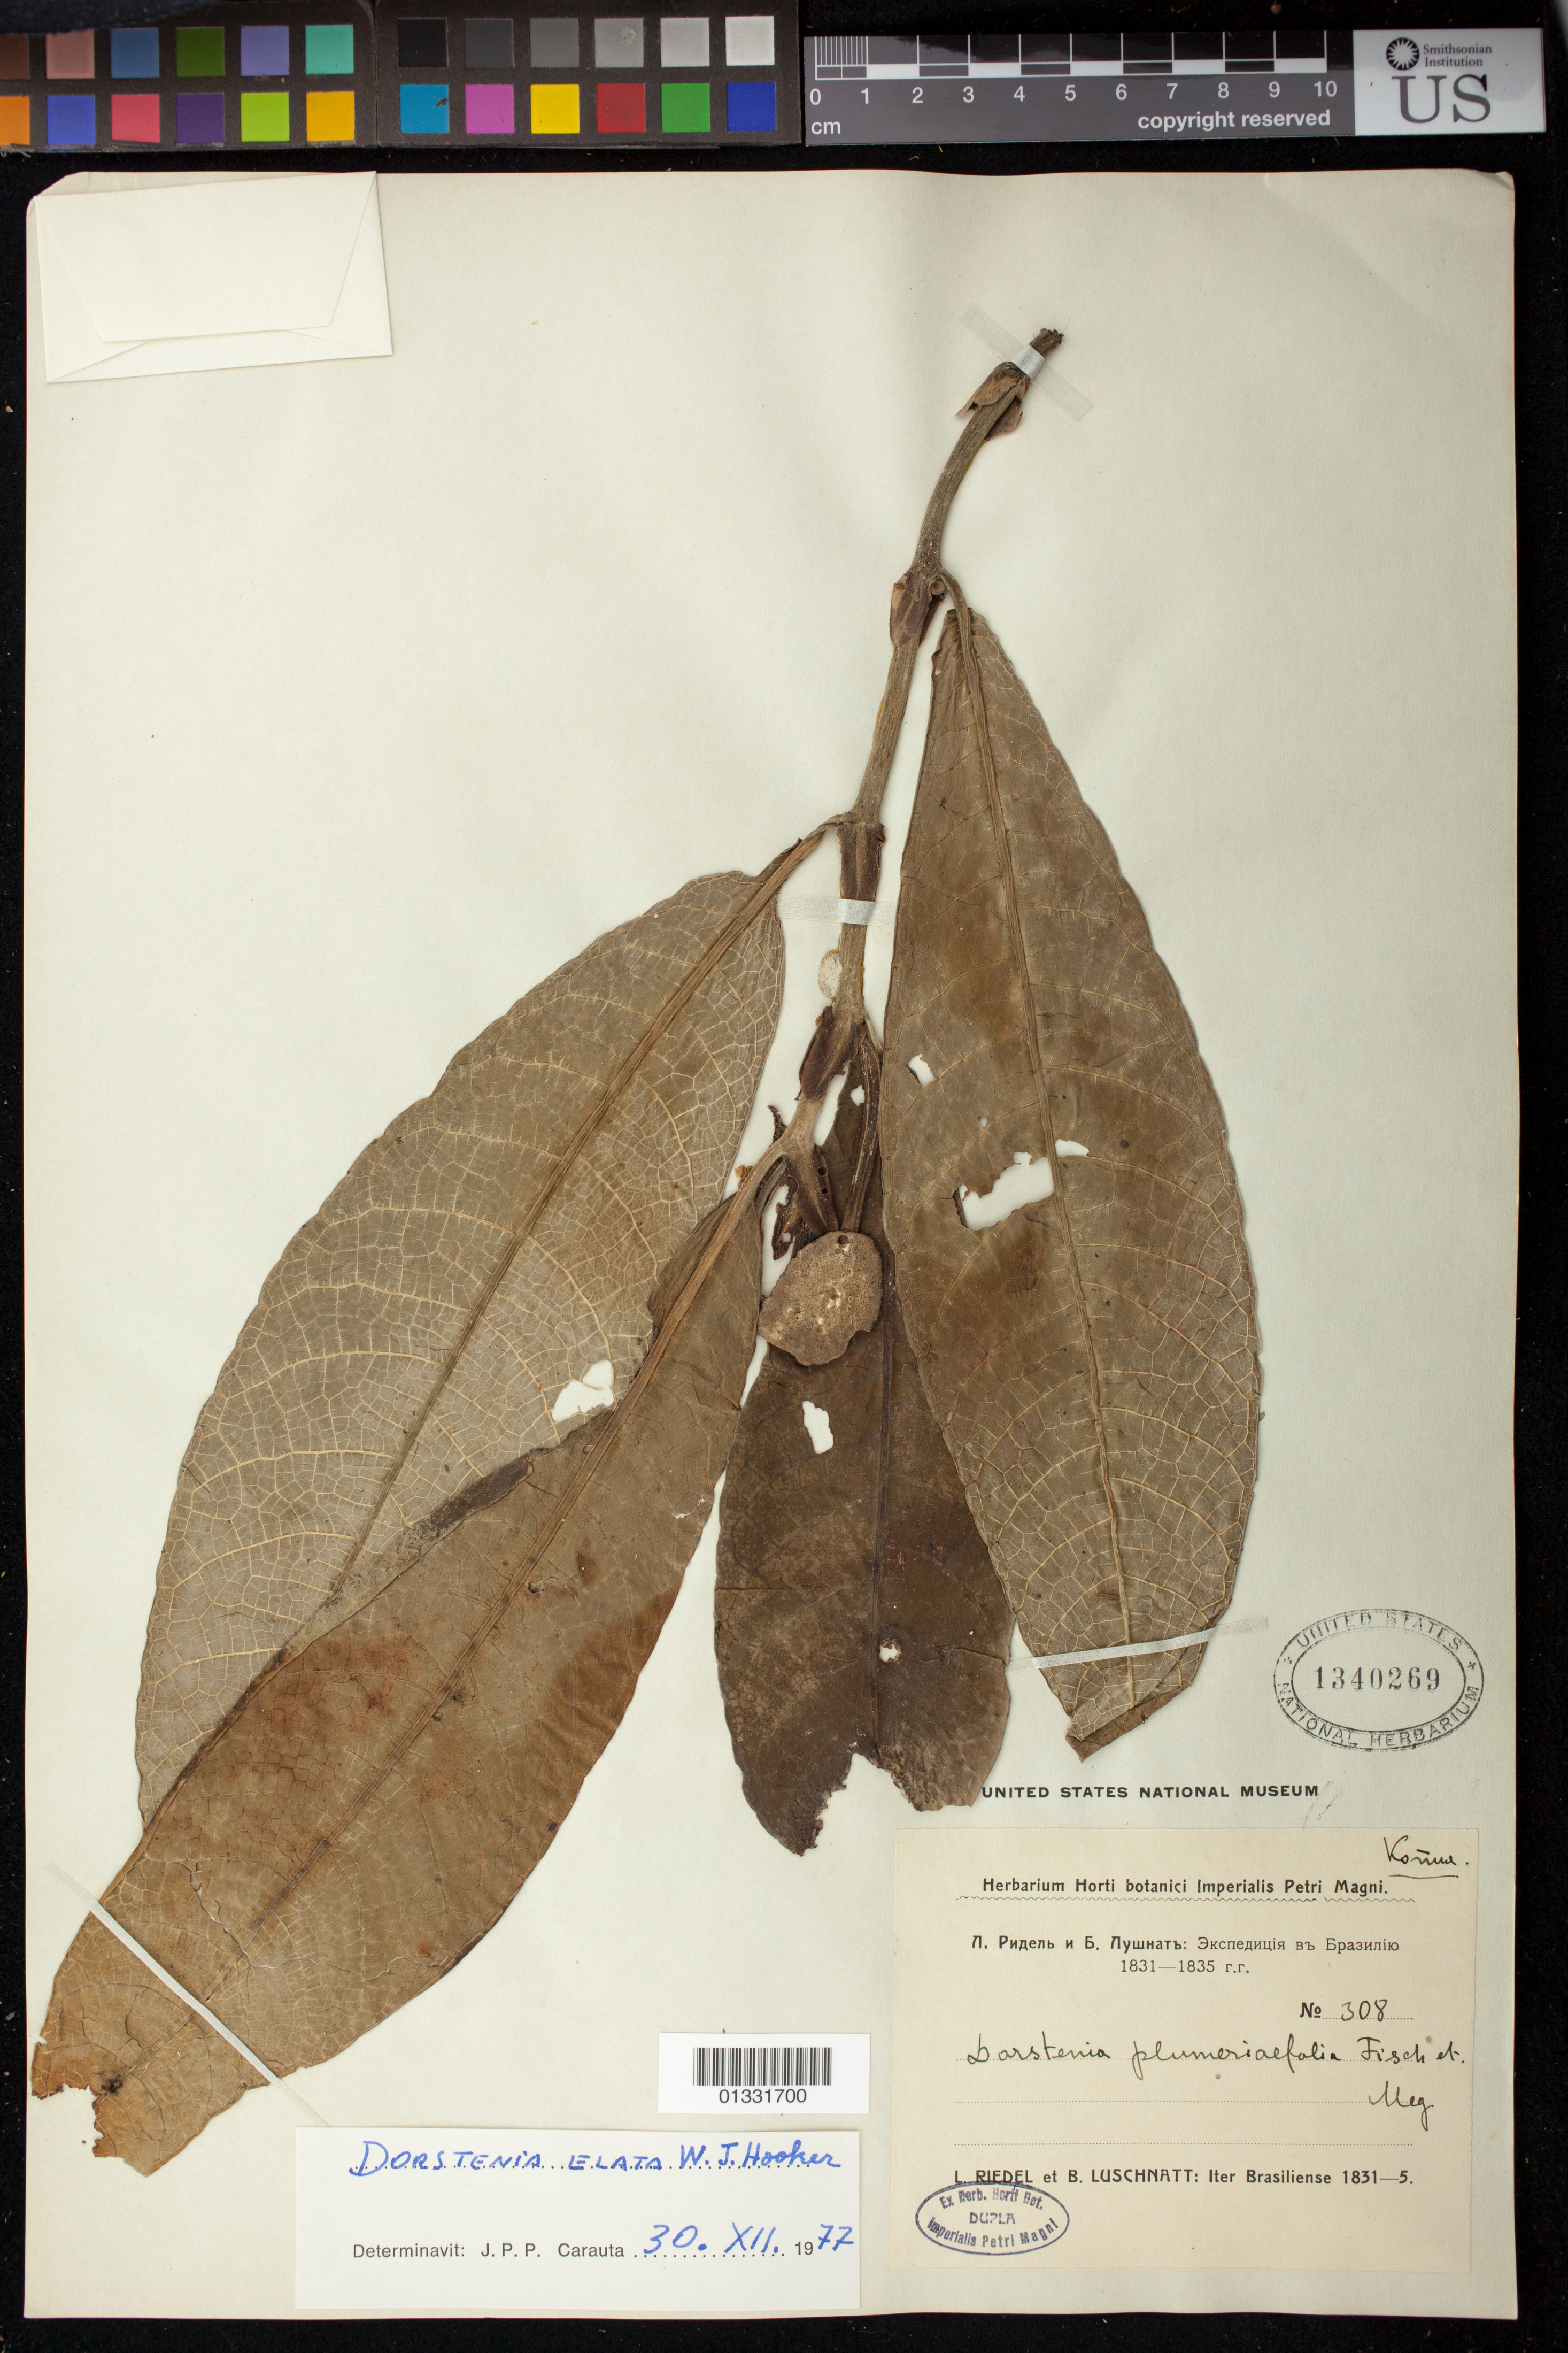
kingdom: Plantae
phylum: Tracheophyta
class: Magnoliopsida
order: Rosales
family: Moraceae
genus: Dorstenia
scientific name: Dorstenia elata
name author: Gardner in Hook.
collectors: L. Riedel & B. Luschnatt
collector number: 308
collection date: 1905-01-04/1905-01-08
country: Brazil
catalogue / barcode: US 1340269